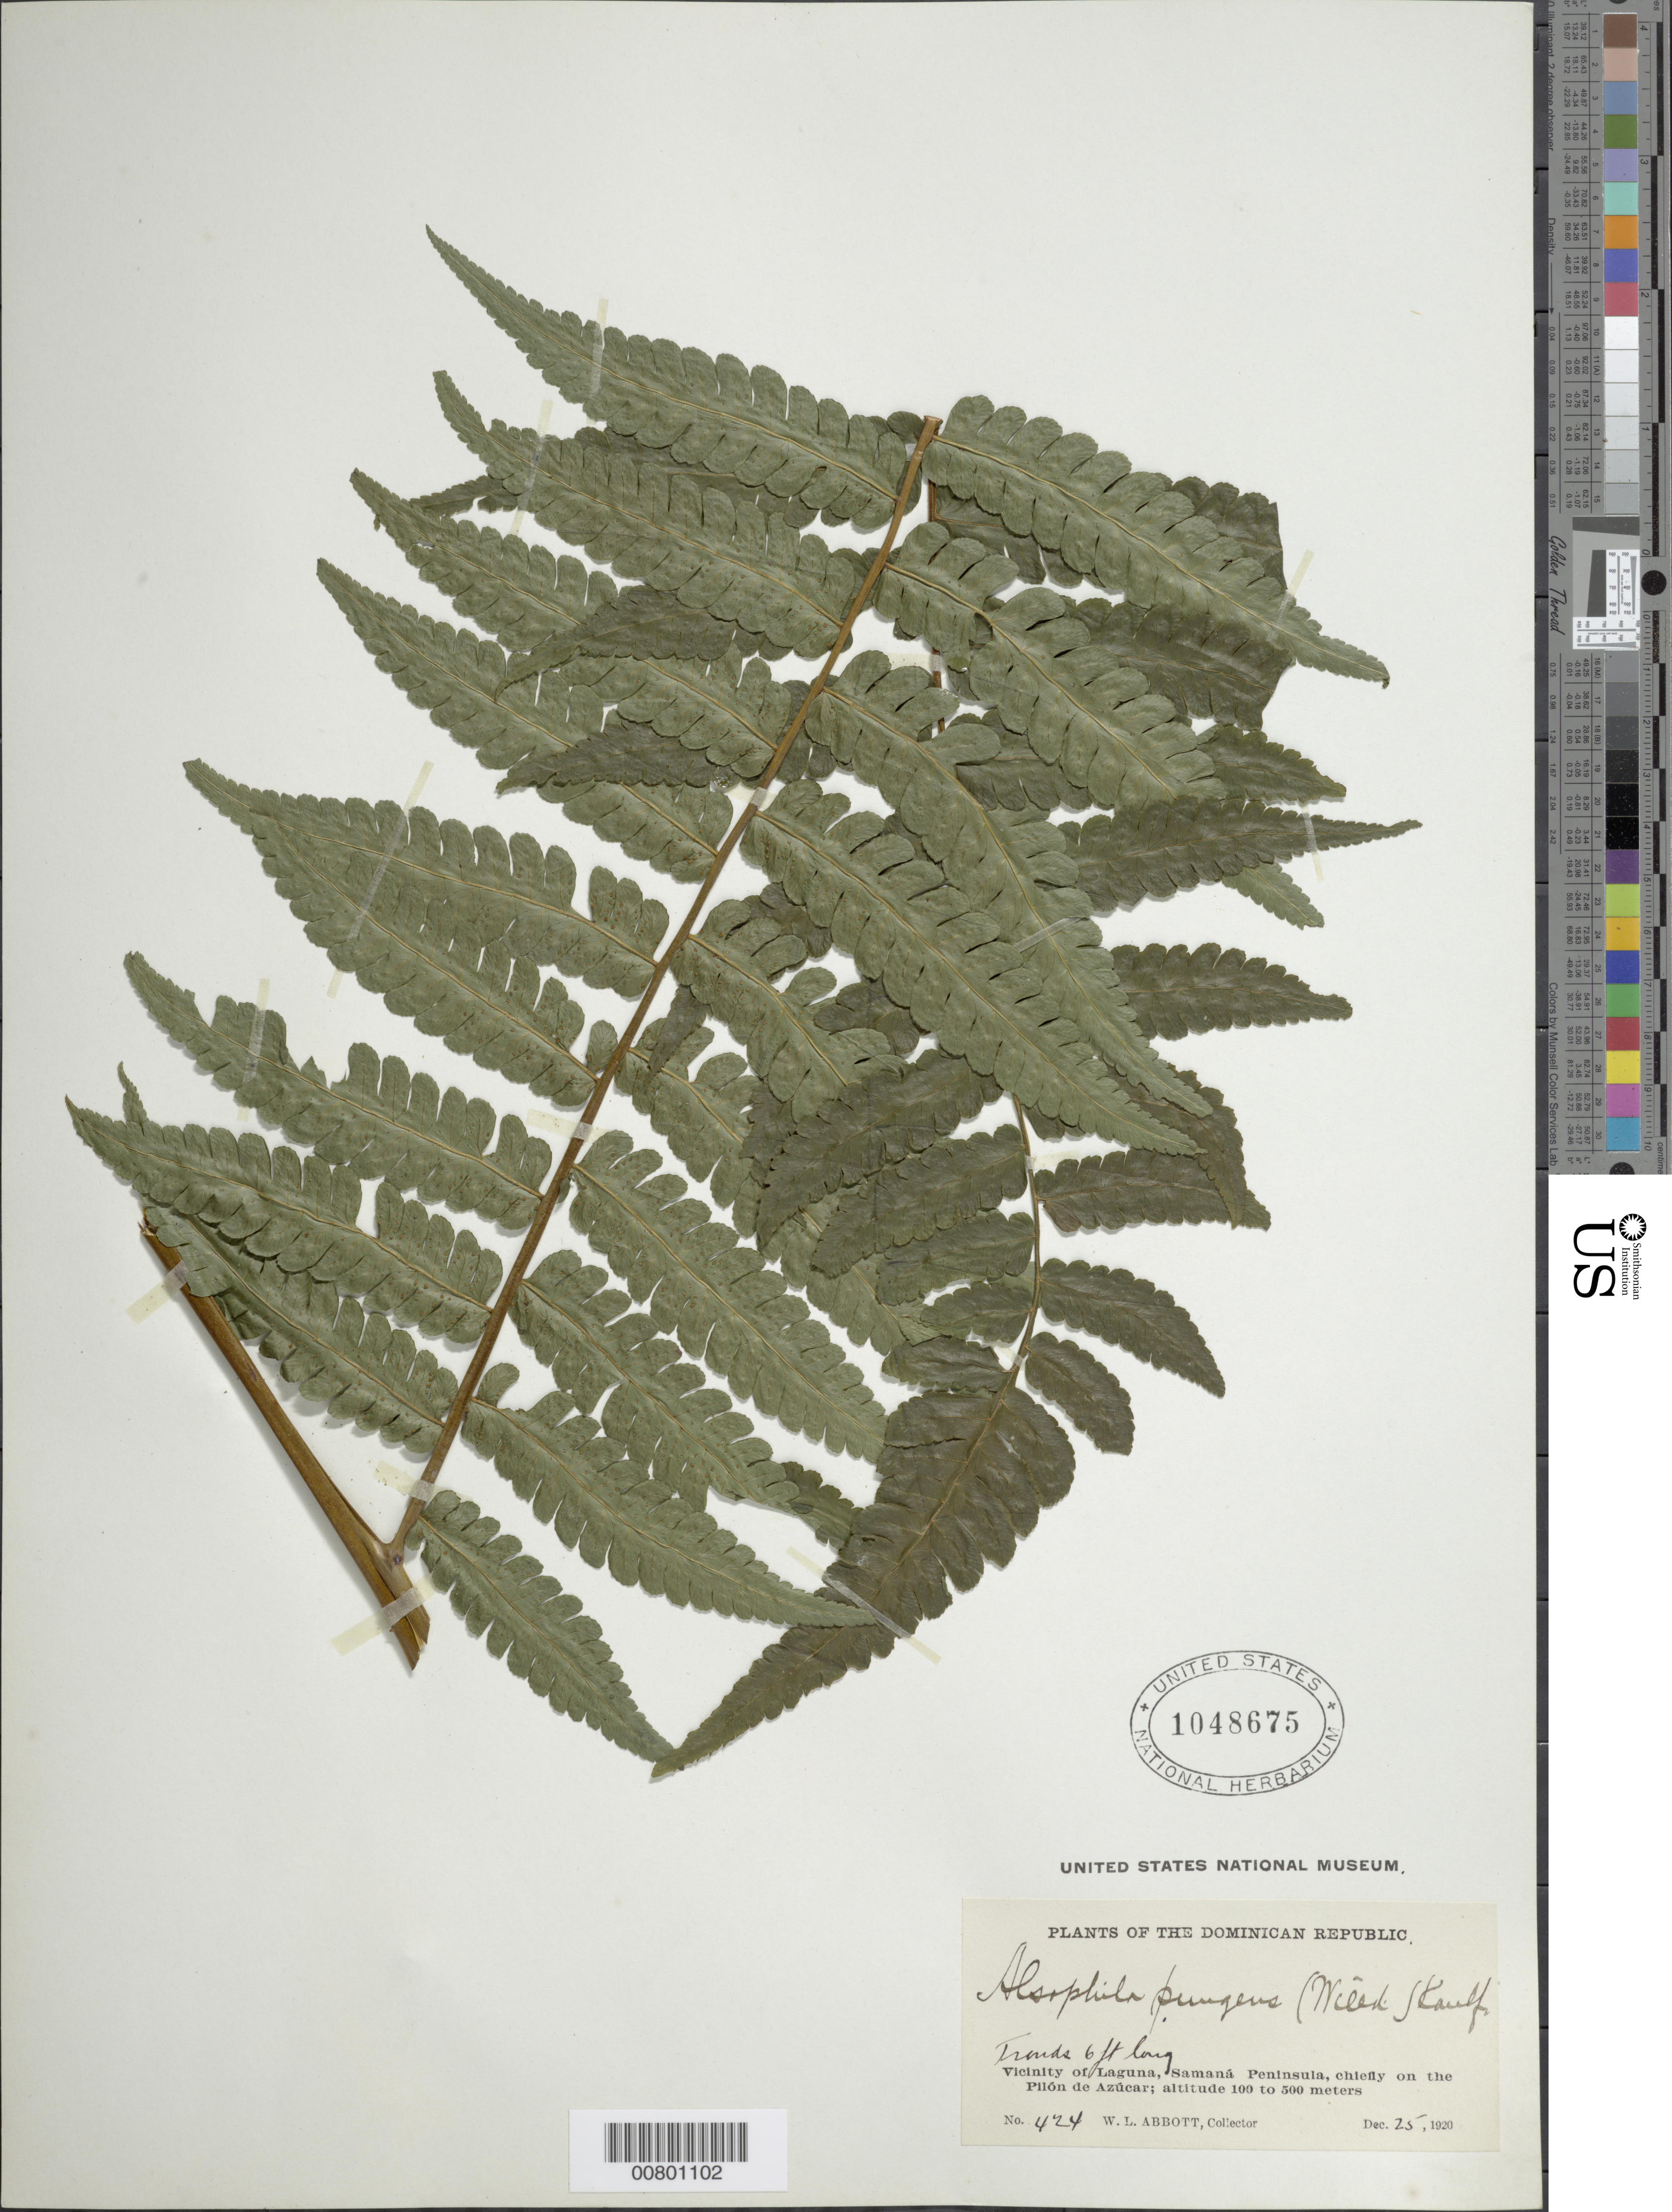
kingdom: Plantae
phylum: Tracheophyta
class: Polypodiopsida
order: Cyatheales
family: Cyatheaceae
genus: Cyathea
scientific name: Cyathea pungens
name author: (Willd.) Domin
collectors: W. L. Abbott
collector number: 424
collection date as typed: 25 Dec 1920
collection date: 1920-12-25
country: Dominican Republic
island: Hispaniola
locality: Laguna, vicinity, Samaná Peninsula, chiefly on the Pilón de Azúcar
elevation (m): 100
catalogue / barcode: US 1048675